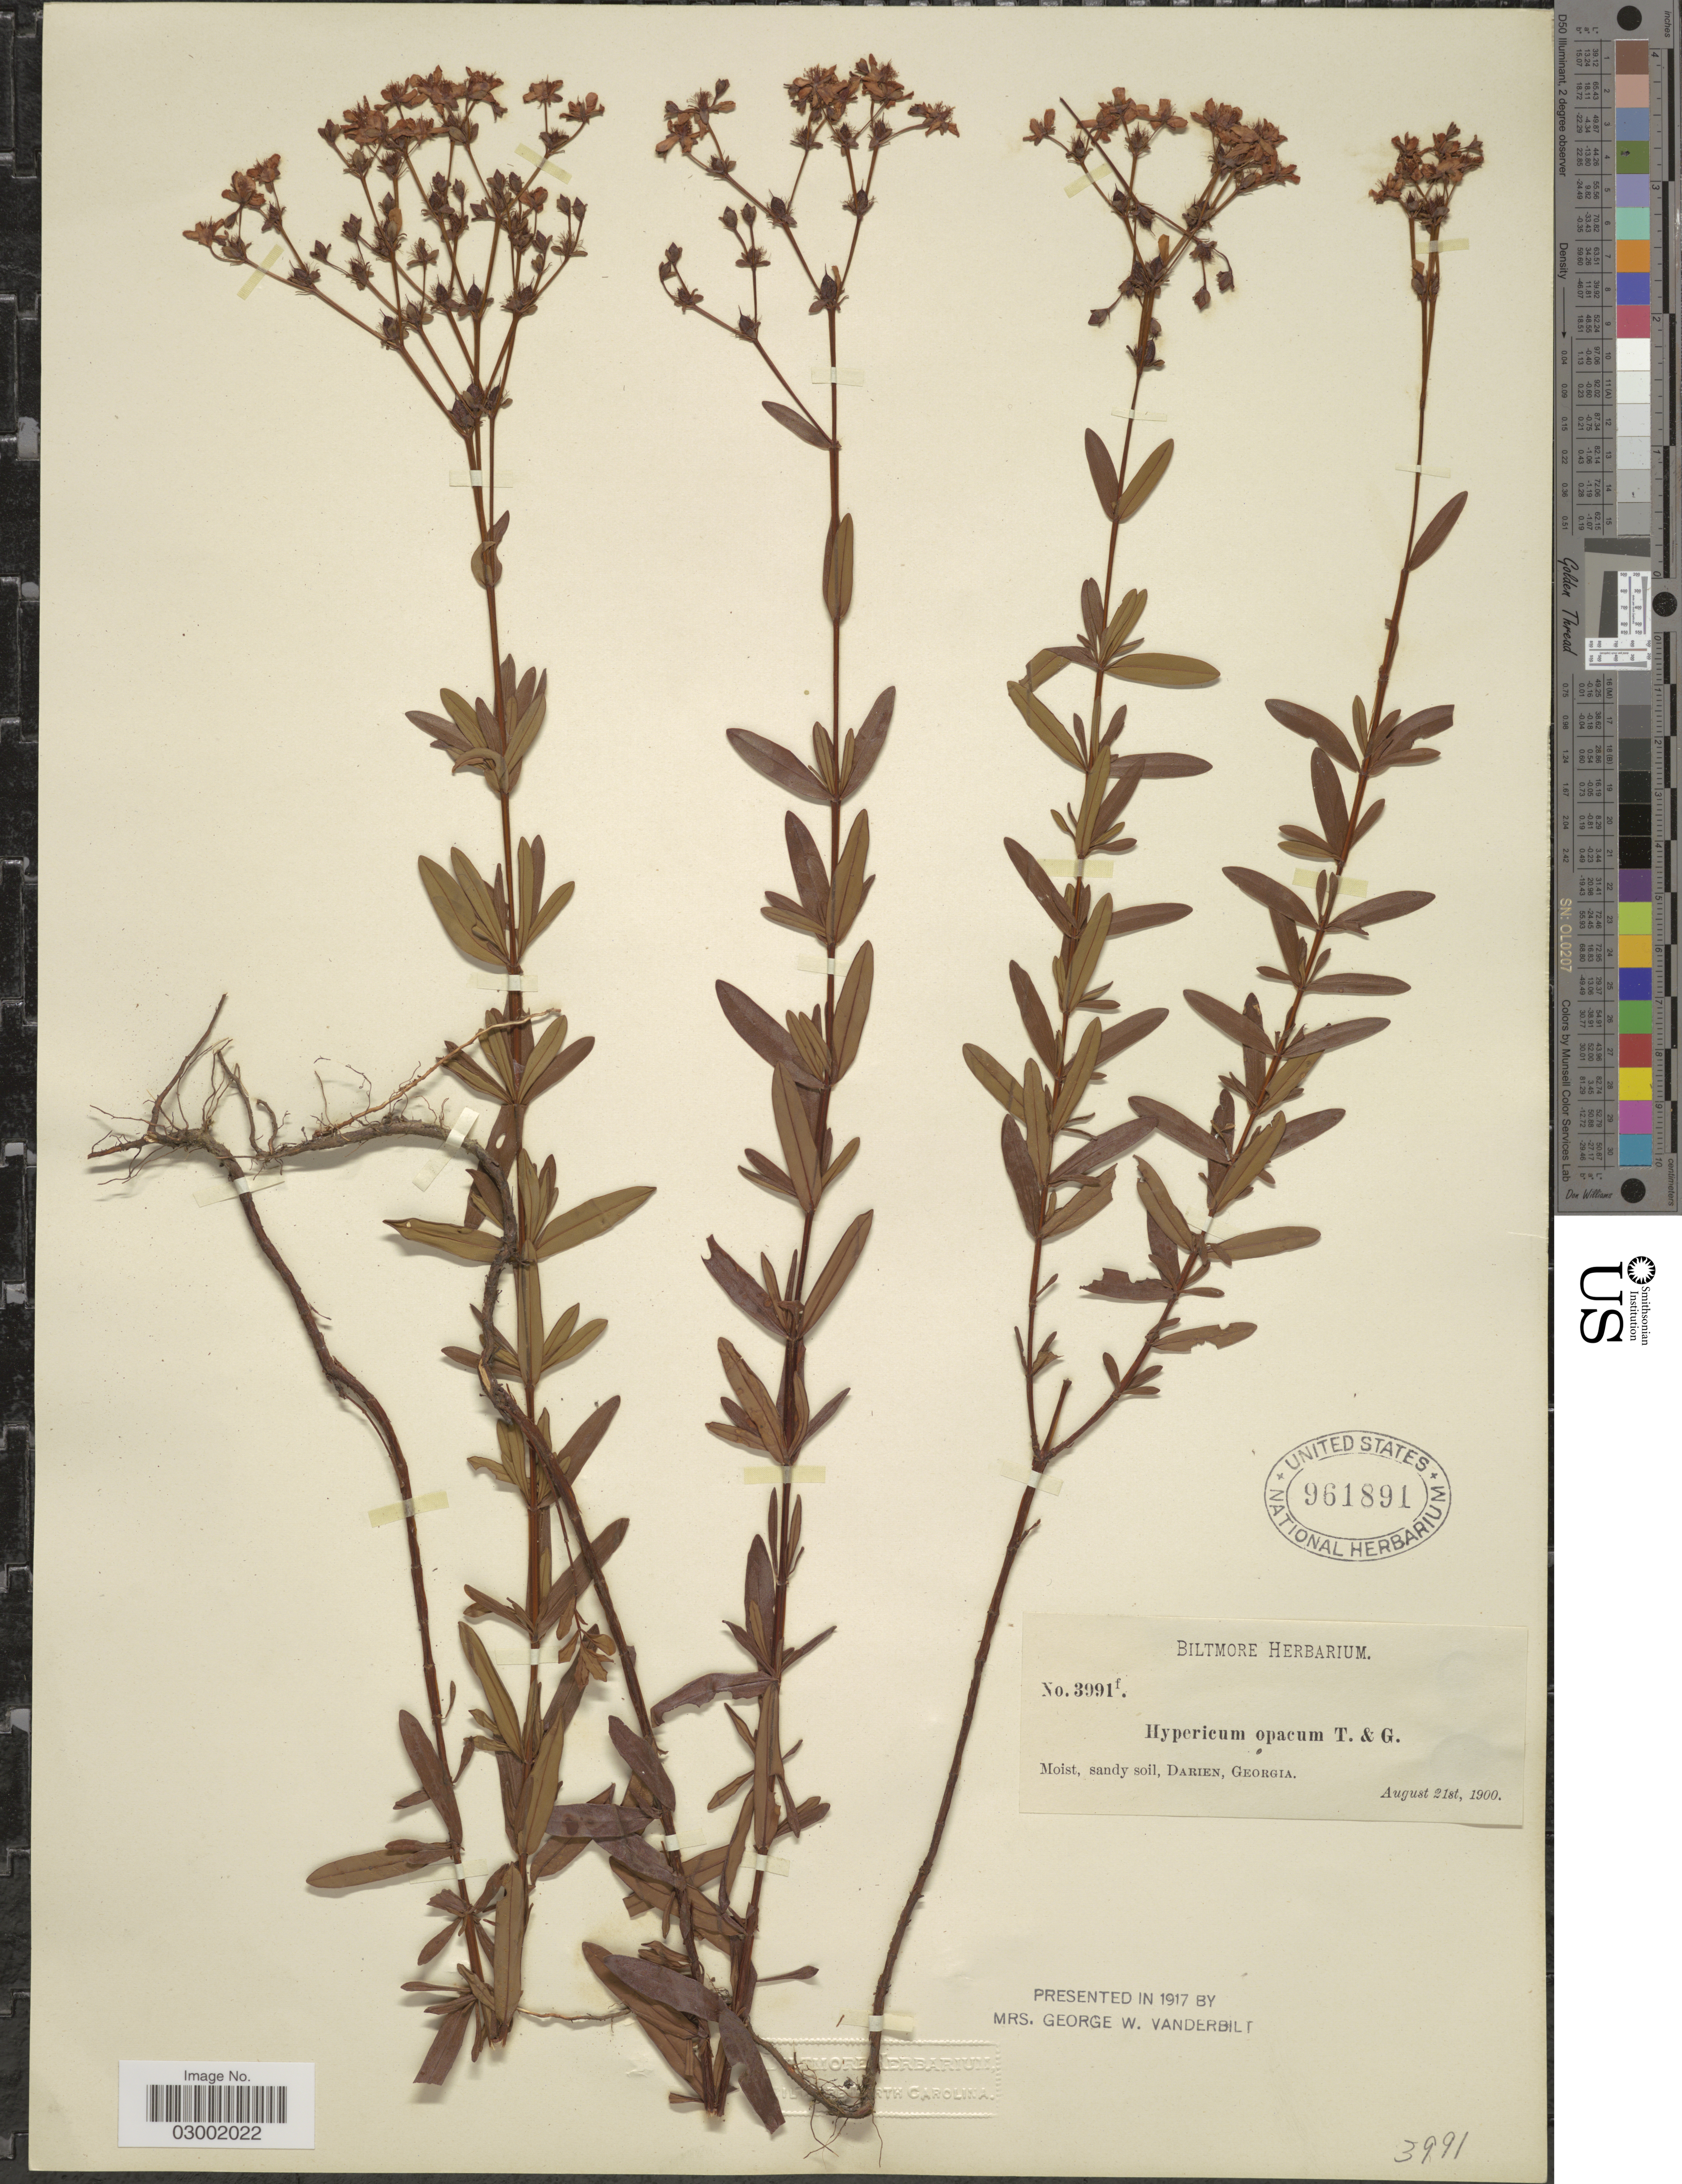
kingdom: Plantae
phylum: Tracheophyta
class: Magnoliopsida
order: Malpighiales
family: Hypericaceae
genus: Hypericum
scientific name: Hypericum opacum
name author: Torr. & A. Gray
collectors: ex herb. Biltmore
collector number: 3991f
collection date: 1900-08-21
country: United States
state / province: Georgia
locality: Darien.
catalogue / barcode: US 961891